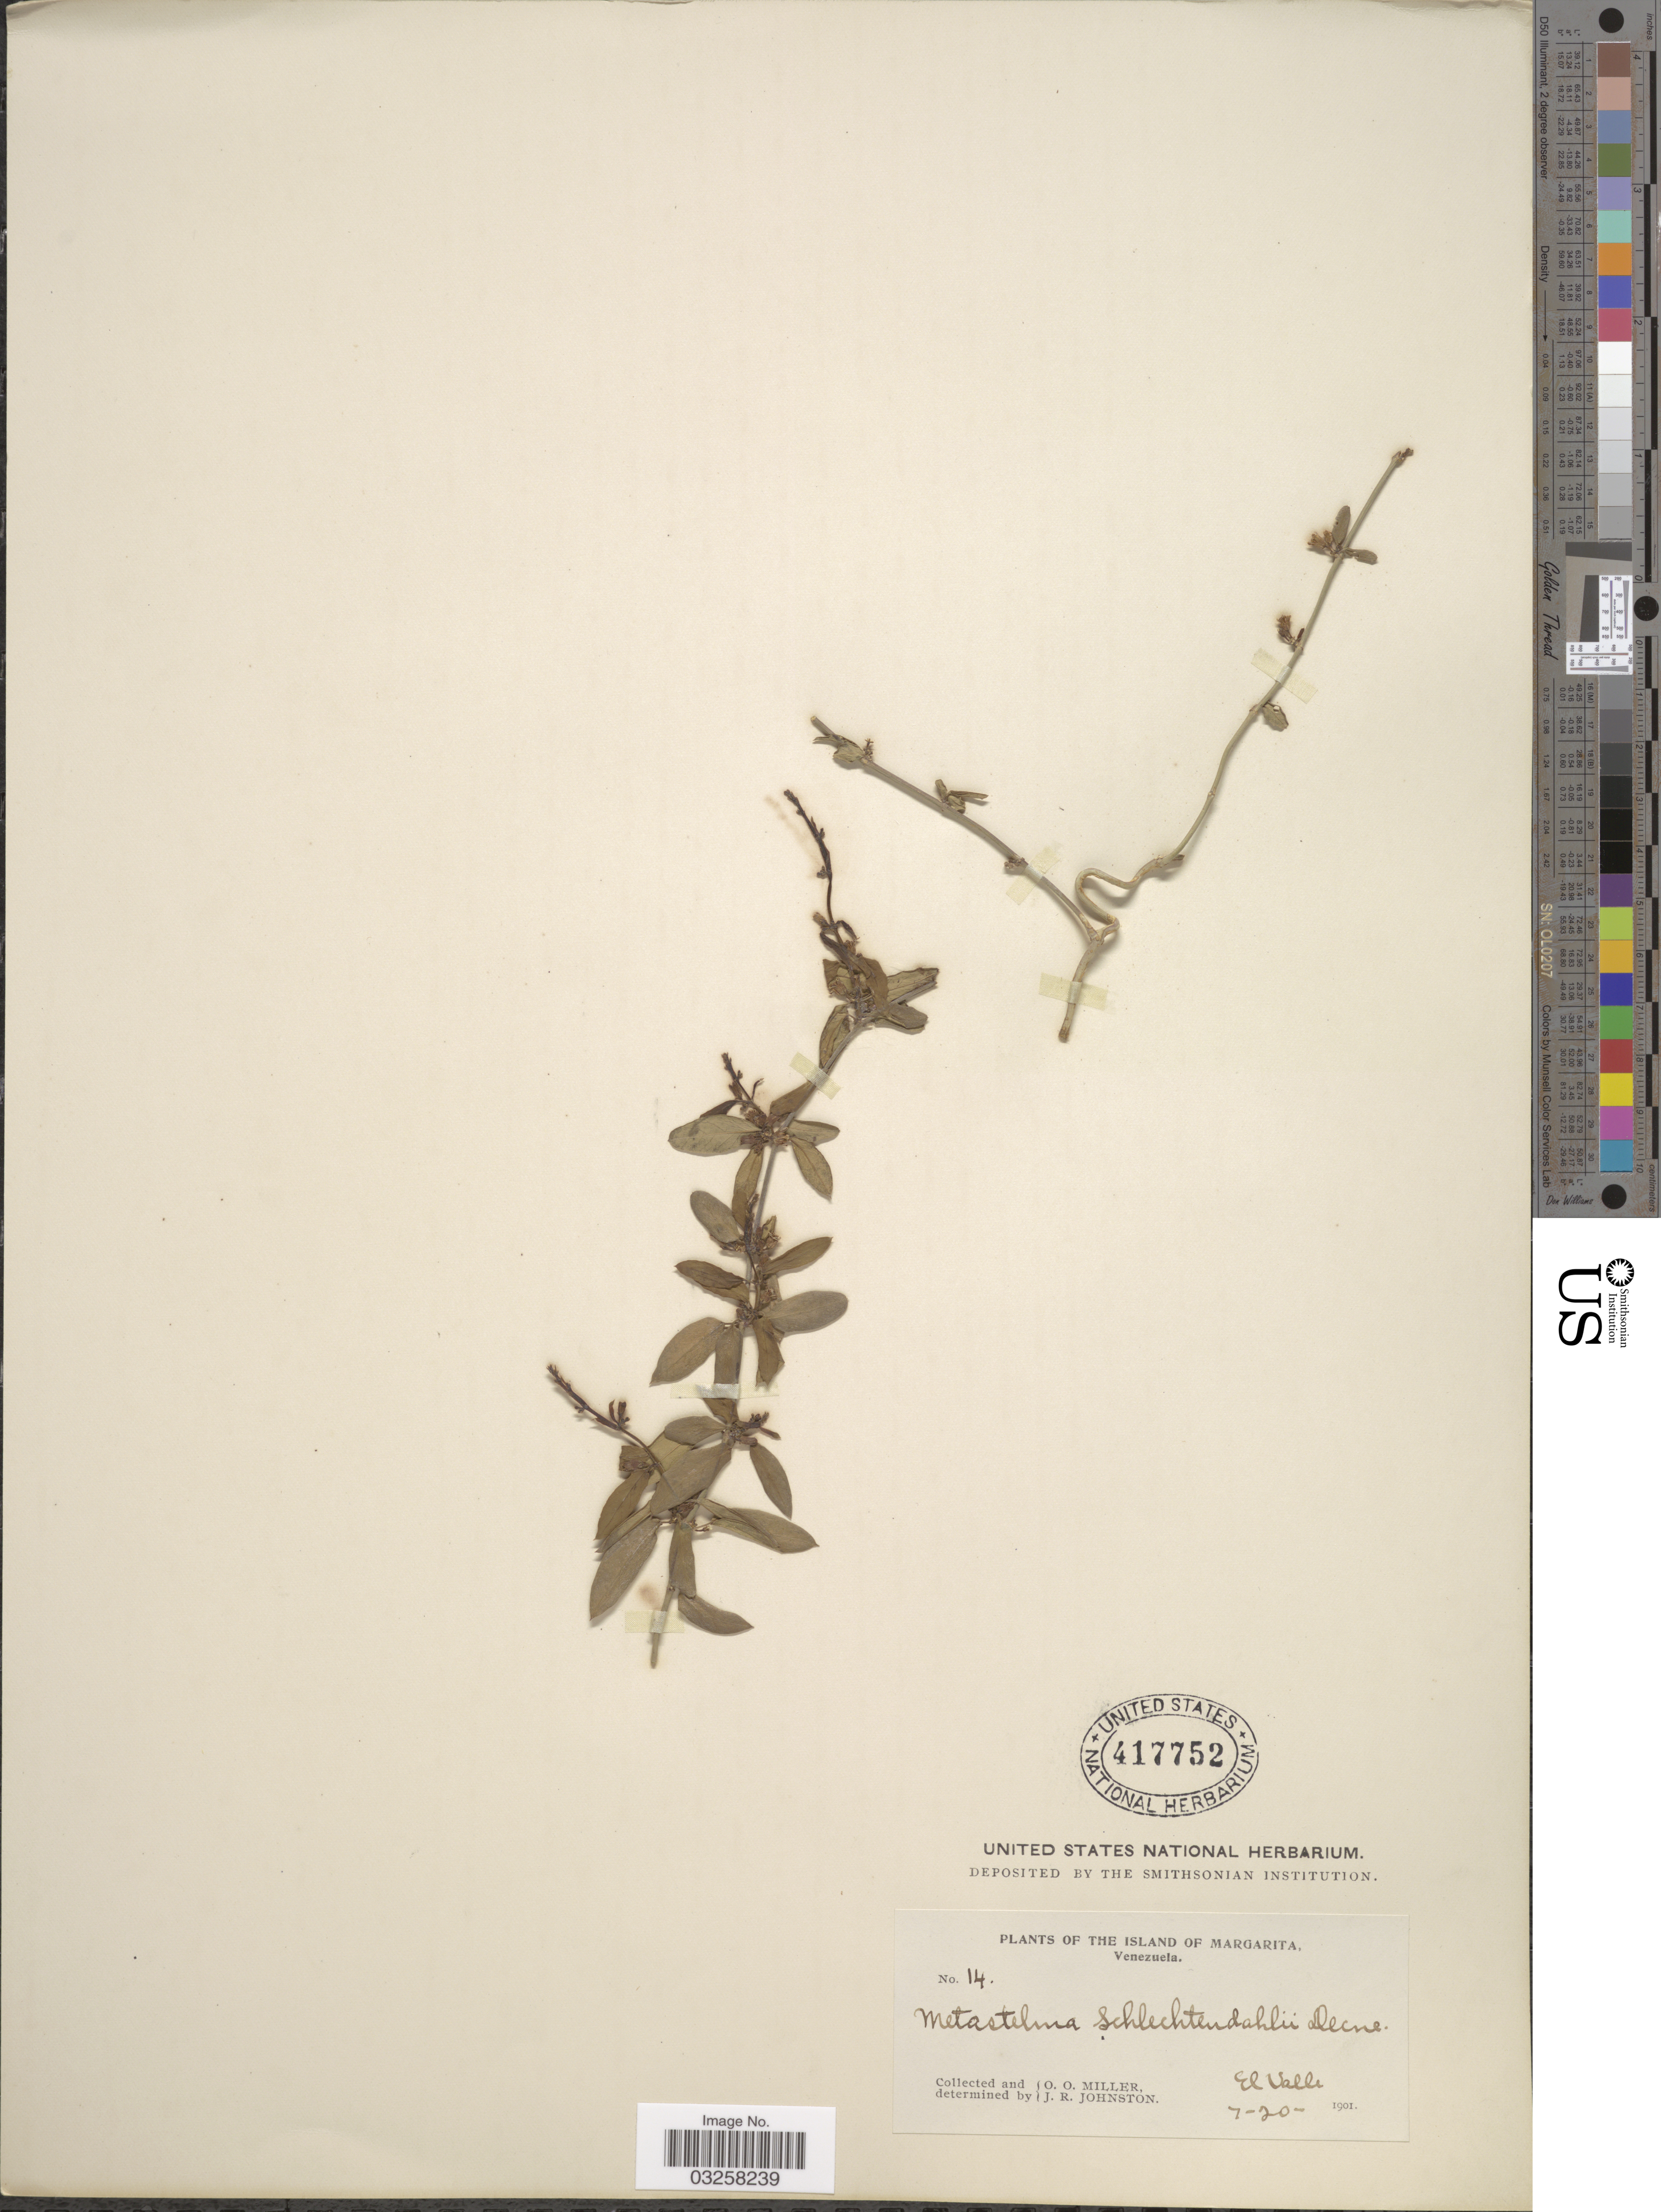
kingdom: Plantae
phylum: Tracheophyta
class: Magnoliopsida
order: Gentianales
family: Apocynaceae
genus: Metastelma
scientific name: Metastelma schlechtendalii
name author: Decne.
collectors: O. O. Miller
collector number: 14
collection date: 1901-07-20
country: Venezuela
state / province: Nueva Esparta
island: Margarita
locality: The Island of Margarita, El Valle.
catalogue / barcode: US 417752